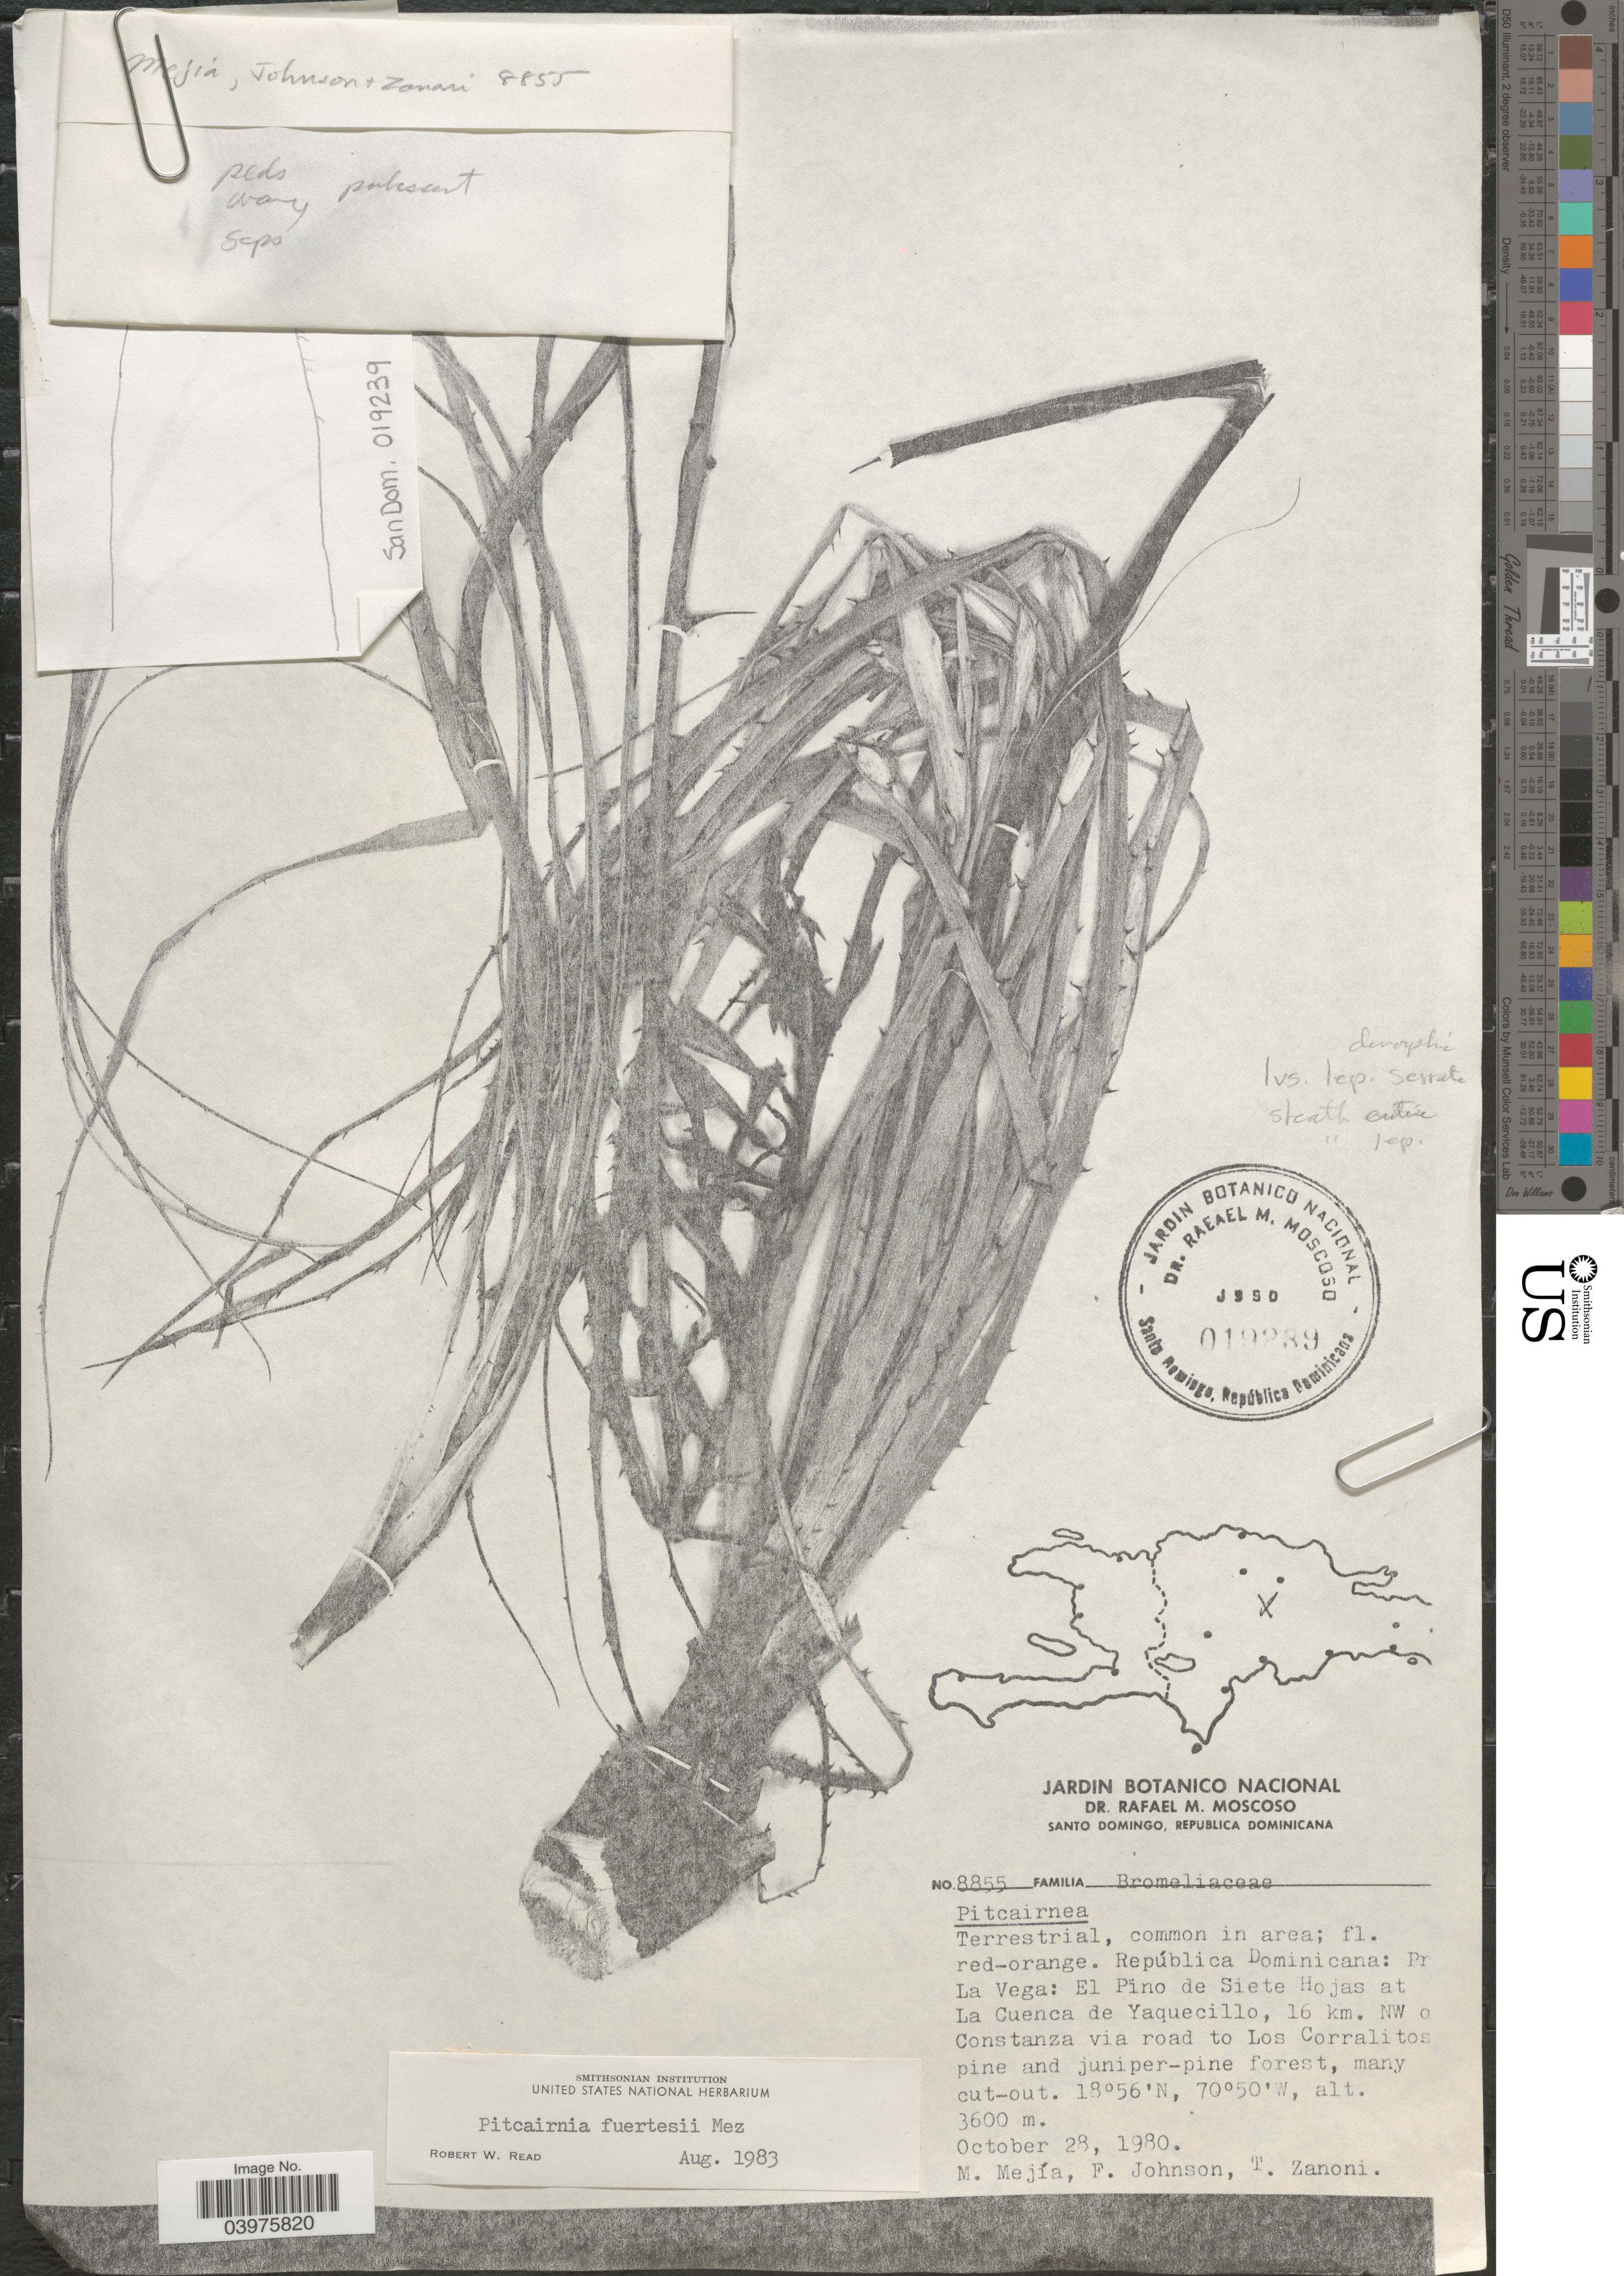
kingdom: Plantae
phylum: Tracheophyta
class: Liliopsida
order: Poales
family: Bromeliaceae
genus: Pitcairnia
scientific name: Pitcairnia fuertesii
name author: Mez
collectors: M. Mejia, F. Johnson & T. Zanoni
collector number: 885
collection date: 1980-10-28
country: Dominican Republic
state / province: La Vega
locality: Pr La Vega: El Pino de Siete Hojas at La Cuenca de Yaquecillo, 16 km. NW o Constanza via road to Los Corralitos pine and juniper-pine forest.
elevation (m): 3600